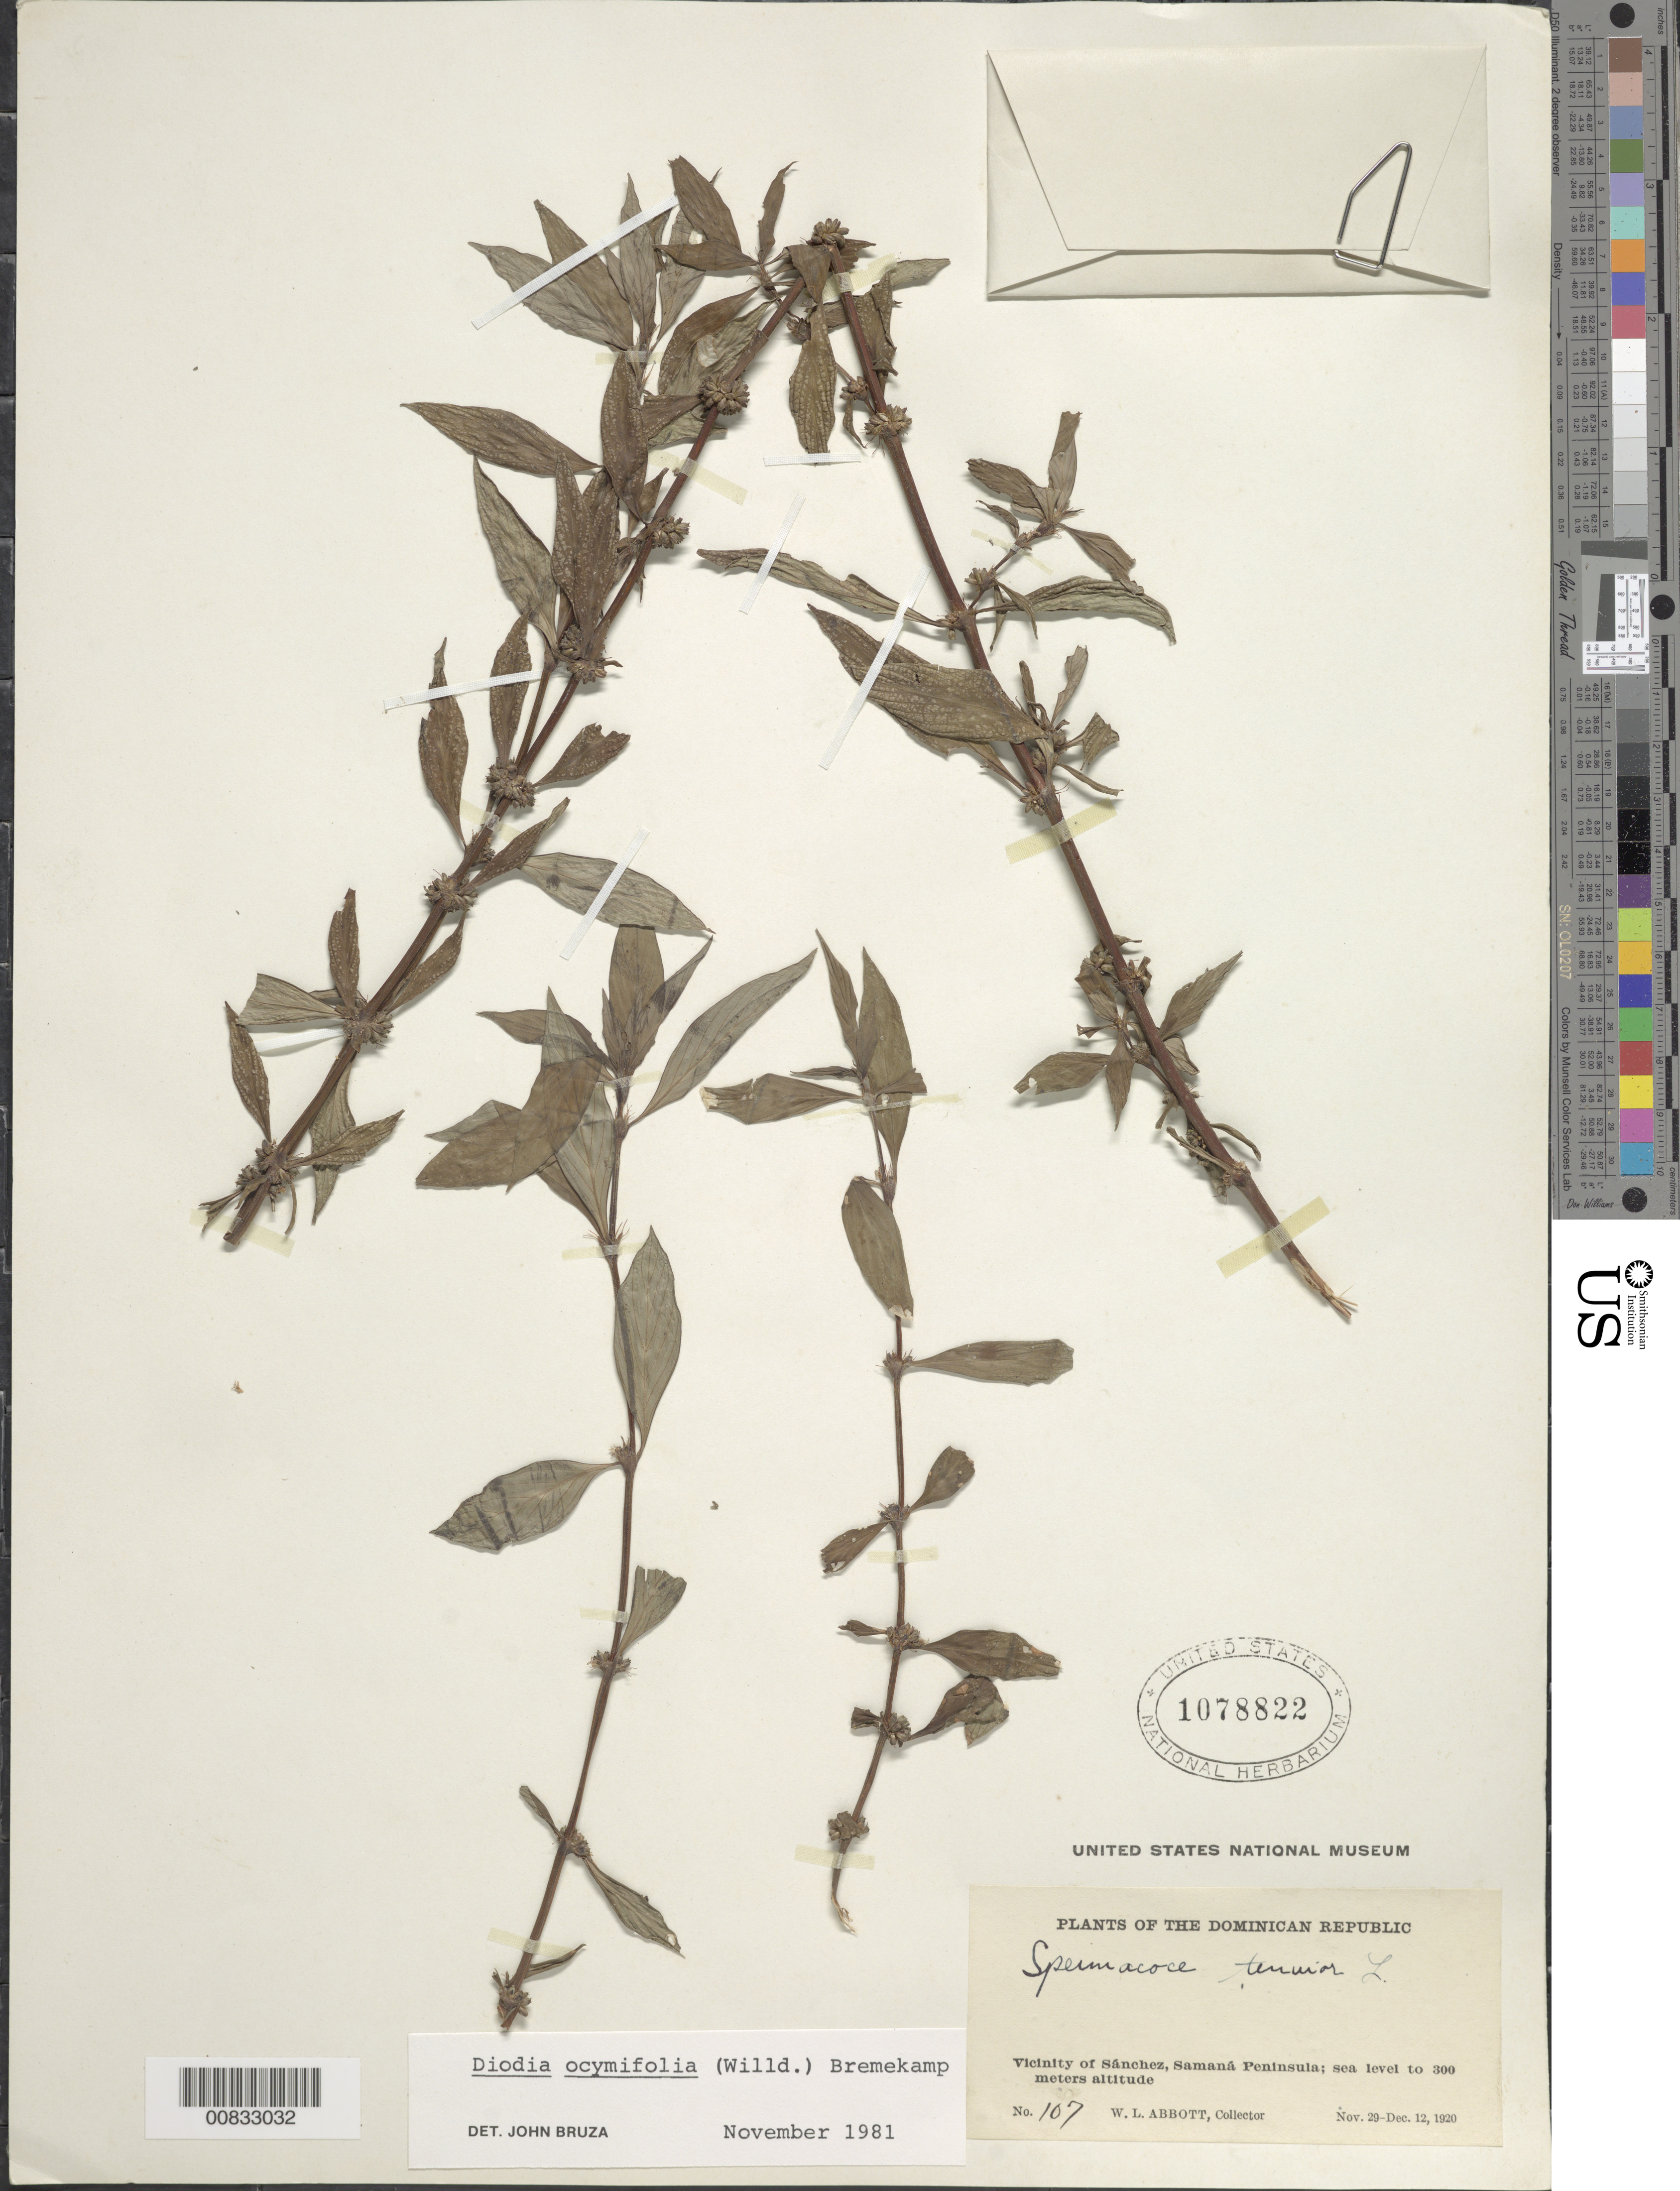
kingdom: Plantae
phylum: Tracheophyta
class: Magnoliopsida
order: Gentianales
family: Rubiaceae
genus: Spermacoce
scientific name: Spermacoce ocymifolia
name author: Willd. ex Roem. & Schult.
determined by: Bruza, J.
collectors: W. L. Abbott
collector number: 107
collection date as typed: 29 Nov 1920 to 12 Dec 1920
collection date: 1920-11-29/1920-12-12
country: Dominican Republic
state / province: Samana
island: Hispaniola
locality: Vicinity of Sánchez, Samaná Peninsula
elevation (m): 0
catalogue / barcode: US 1078822